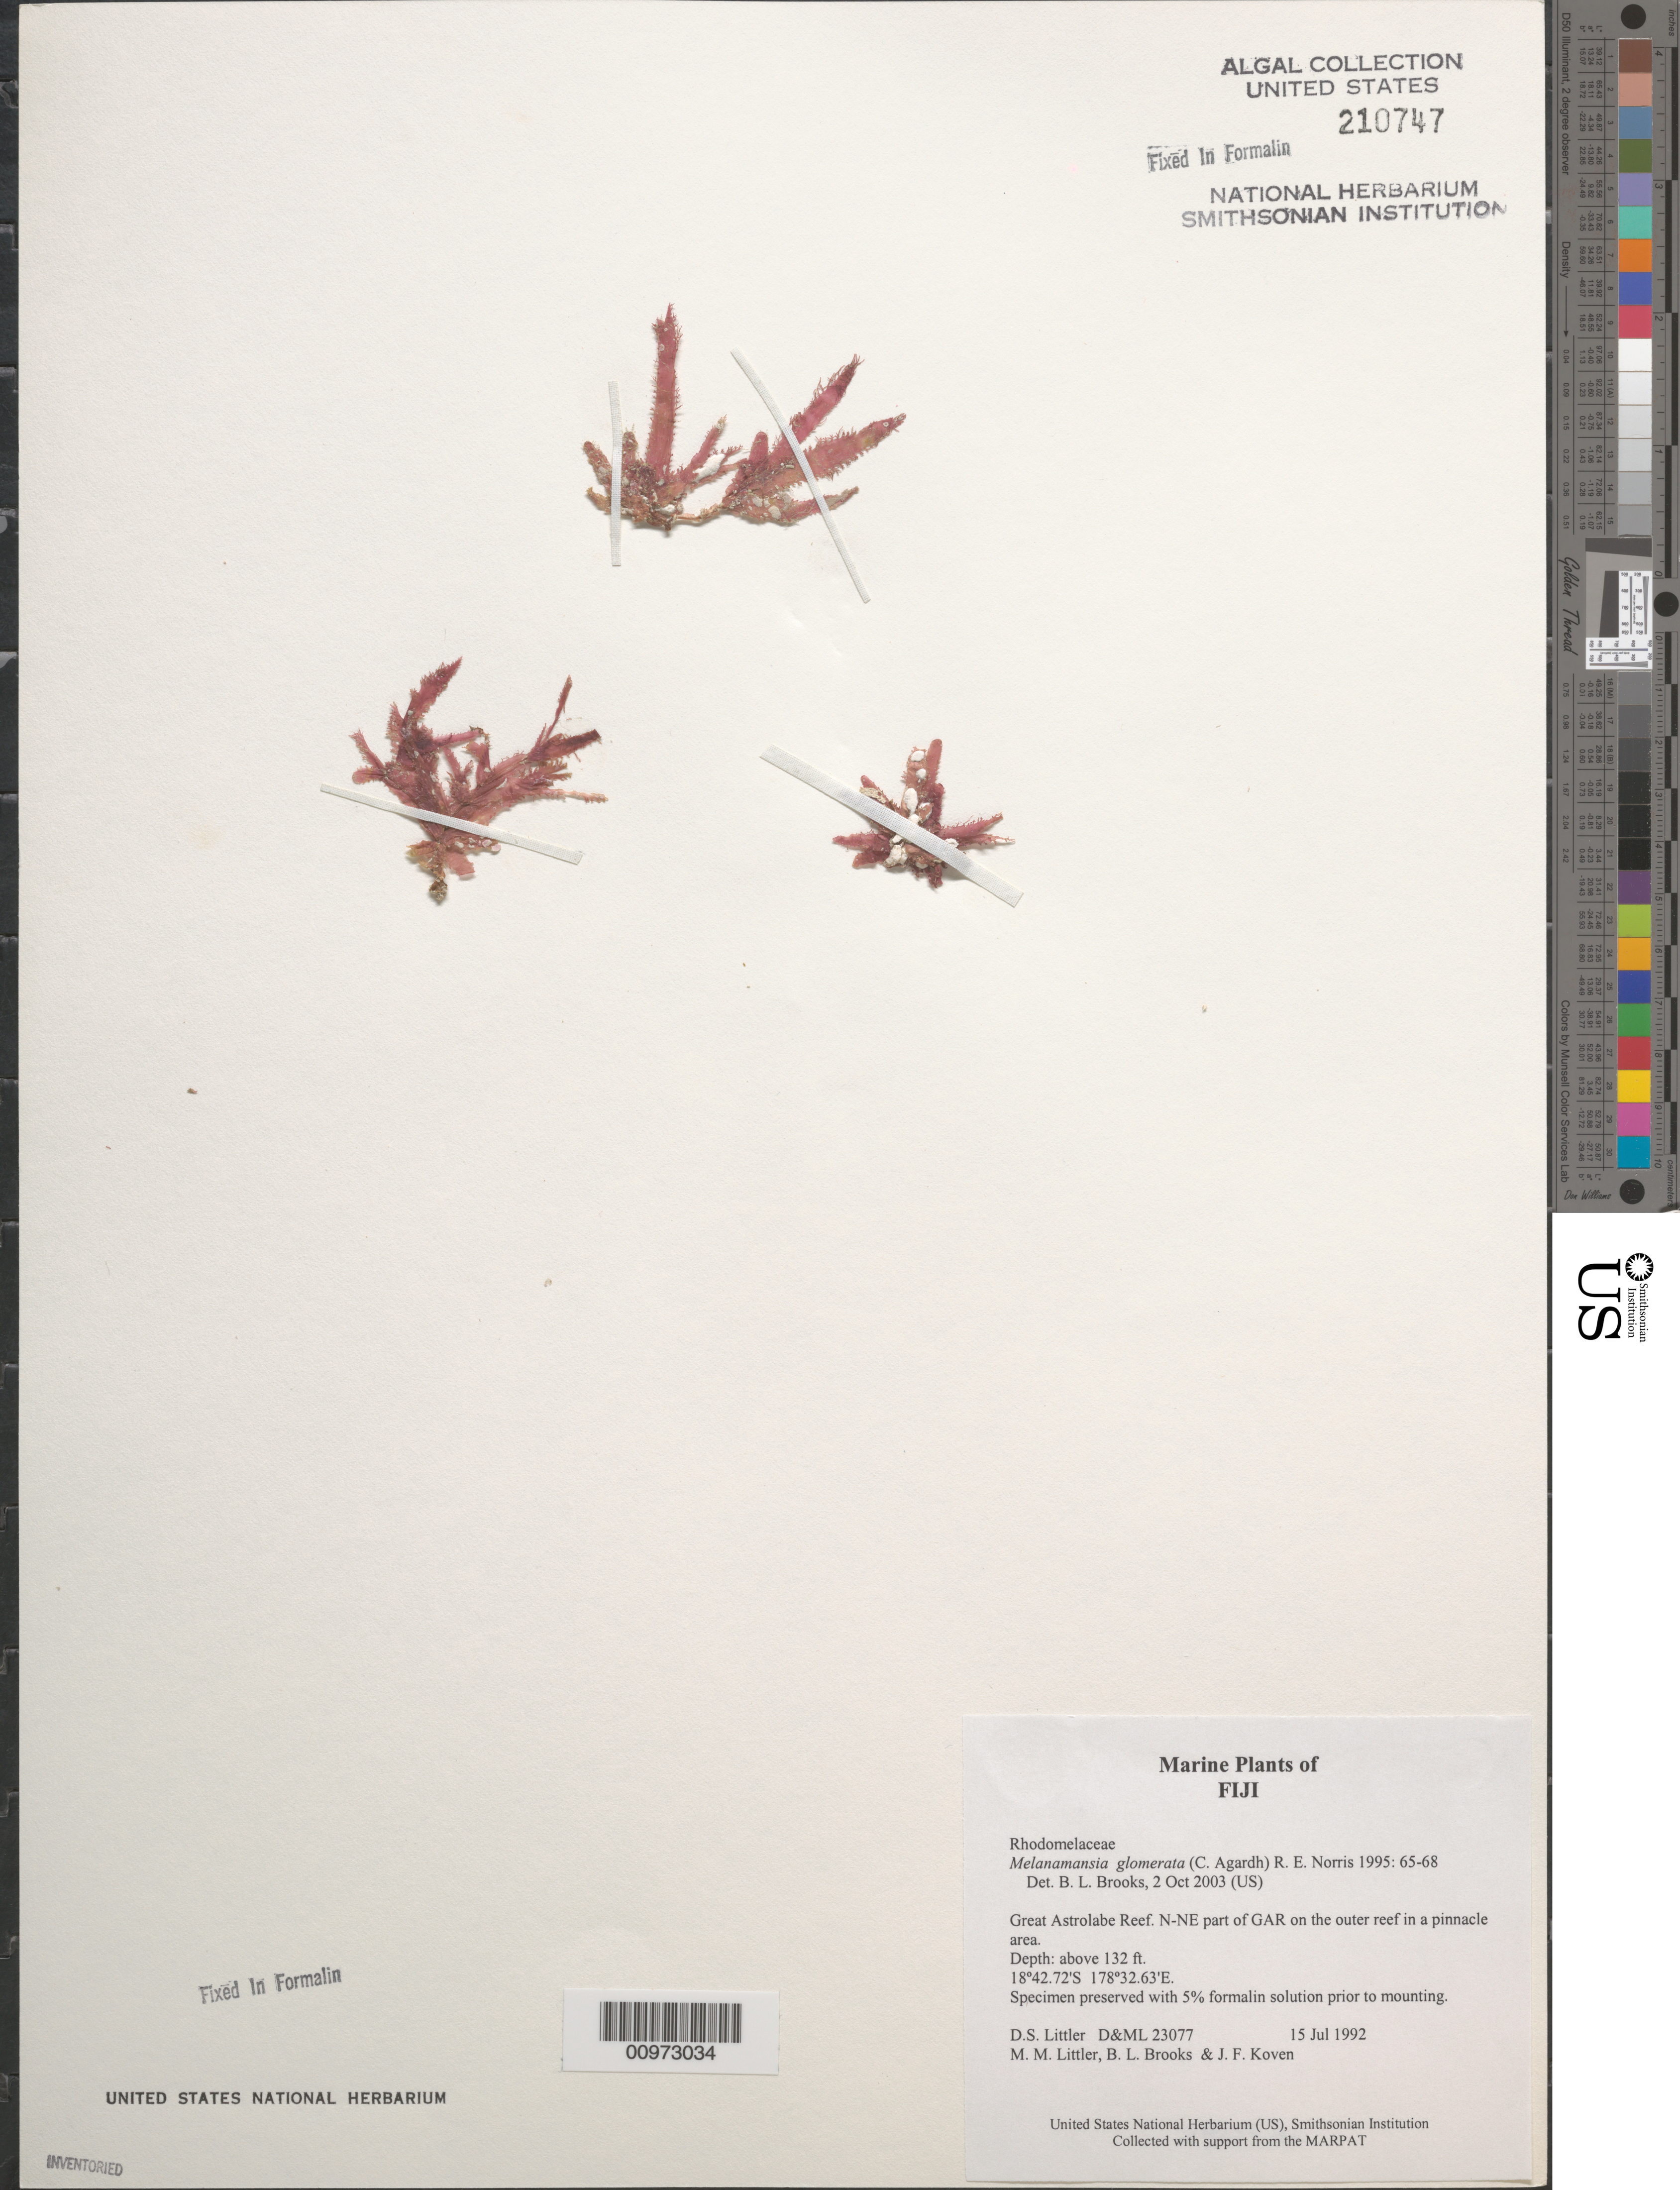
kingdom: Plantae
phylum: Rhodophyta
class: Florideophyceae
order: Ceramiales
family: Rhodomelaceae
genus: Amansia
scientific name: Amansia glomerata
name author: C. Agardh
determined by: Algae name updating Project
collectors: D. S. Littler, M. M. Littler, B. Brooks & J. Koven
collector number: D&ML 23077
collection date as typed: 15 Jul 1992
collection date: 1992-07-15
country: Fiji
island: Great Astrolabe Reef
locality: Great Astrolabe Reef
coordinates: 18 42.72'S, 178 32.63'E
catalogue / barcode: US 210747